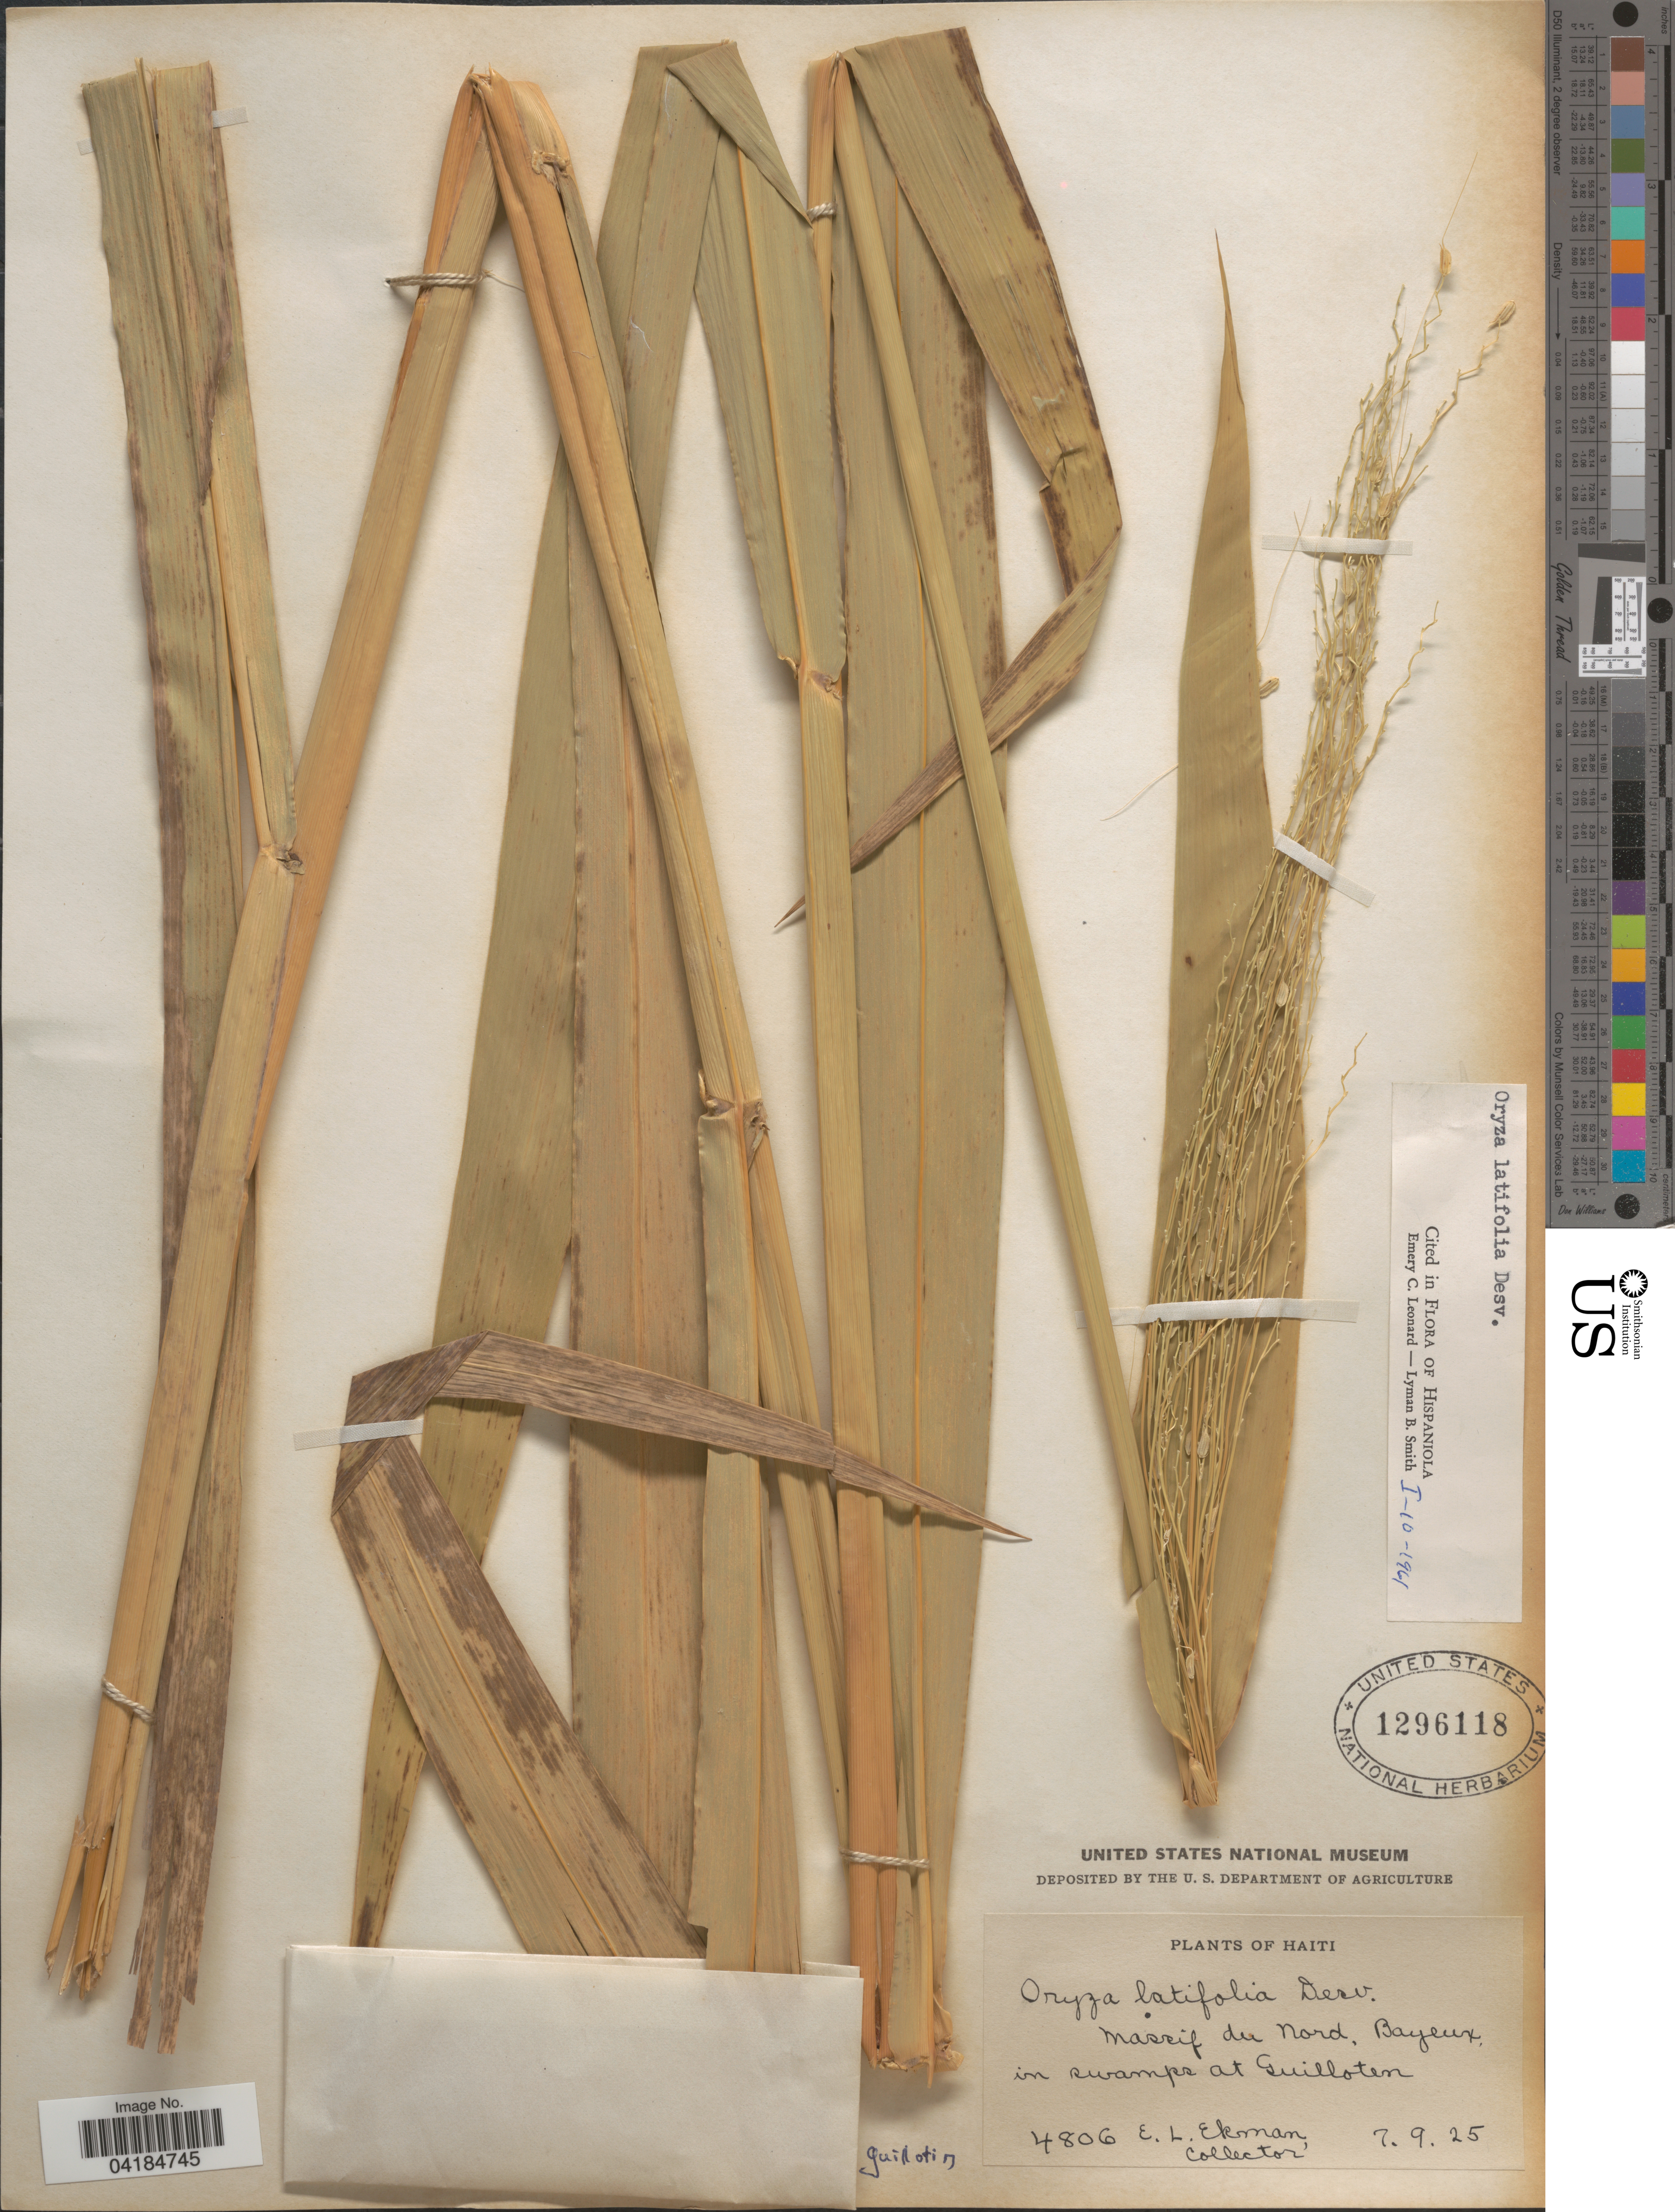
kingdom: Plantae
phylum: Tracheophyta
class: Liliopsida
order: Poales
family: Poaceae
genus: Oryza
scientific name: Oryza latifolia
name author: Desv.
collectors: E. L. Ekman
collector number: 4806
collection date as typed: Transcribed d/m/y: 7/9/25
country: Haiti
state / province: Nord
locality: Massif du Nord, Bayeux, in swamps at Guilloten.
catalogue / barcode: US 1296118